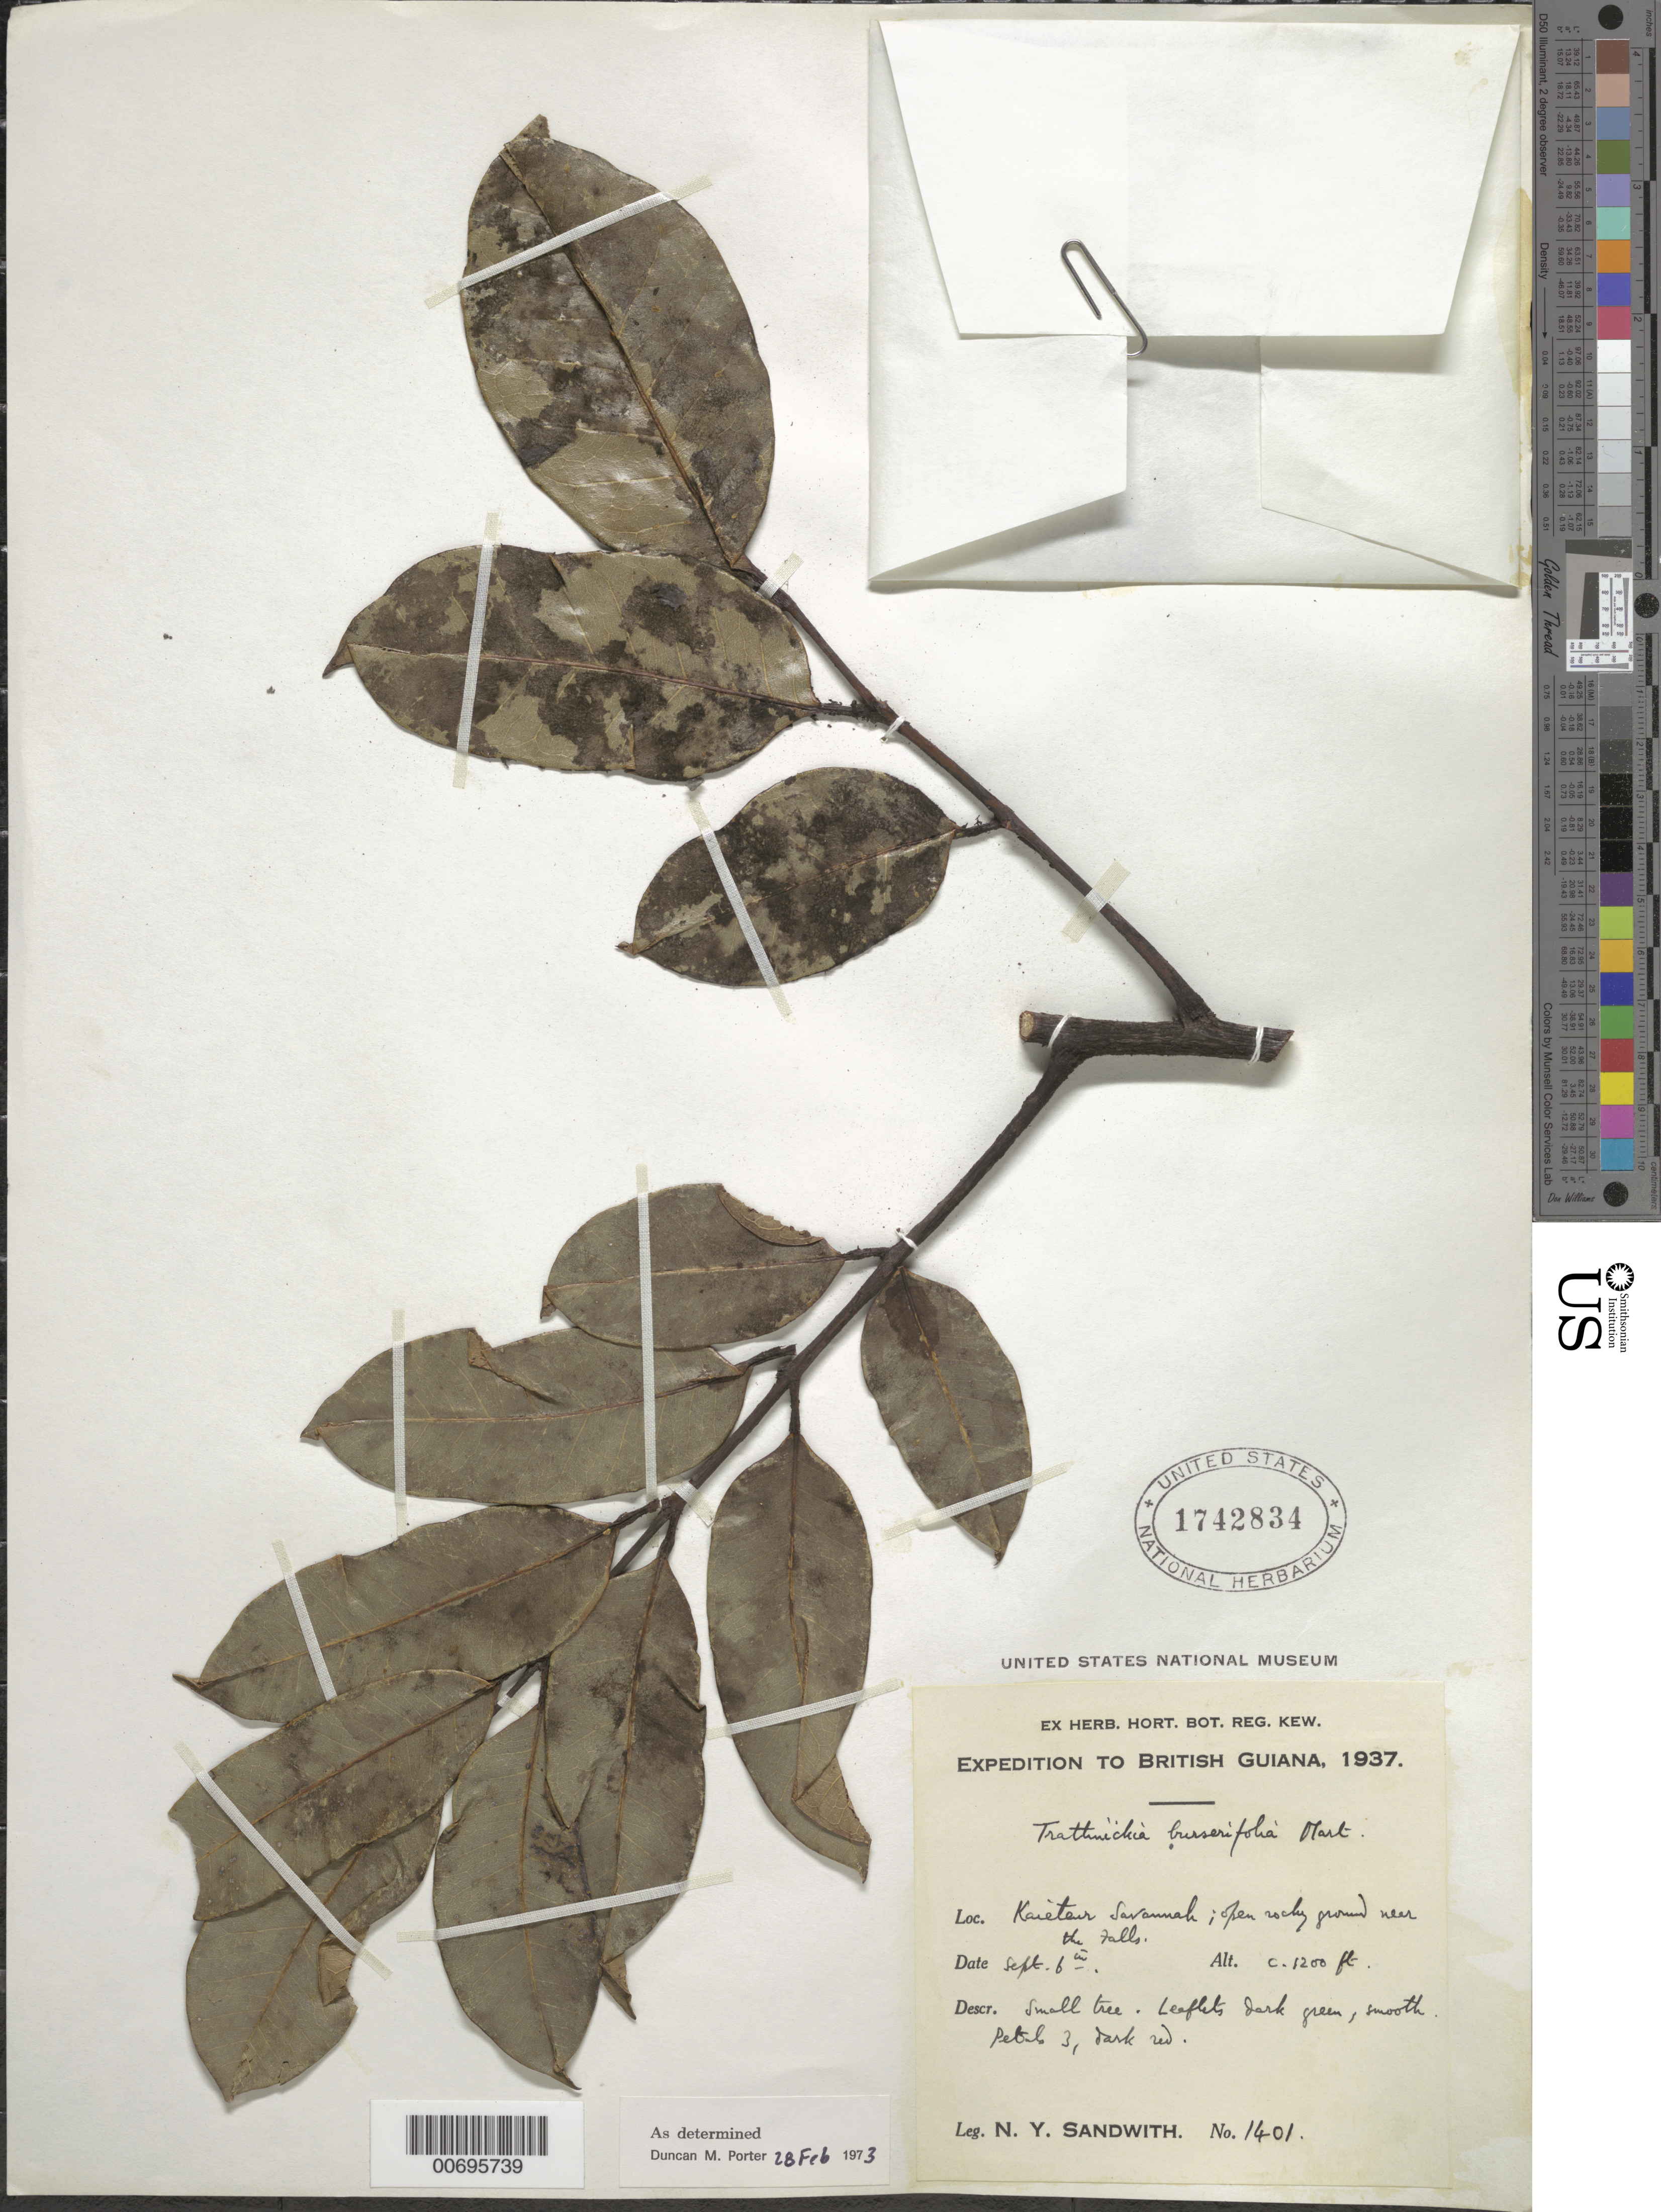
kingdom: Plantae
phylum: Tracheophyta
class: Magnoliopsida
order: Sapindales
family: Burseraceae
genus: Trattinnickia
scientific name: Trattinnickia burserifolia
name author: Mart.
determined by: Porter, D. M.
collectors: N. Y. Sandwith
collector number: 1401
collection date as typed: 6-Sep-37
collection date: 1937-09-06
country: Guyana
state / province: Potaro-Siparuni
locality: Kaieteur Falls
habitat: Open rocky ground near the falls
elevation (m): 366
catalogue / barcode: US 1742834